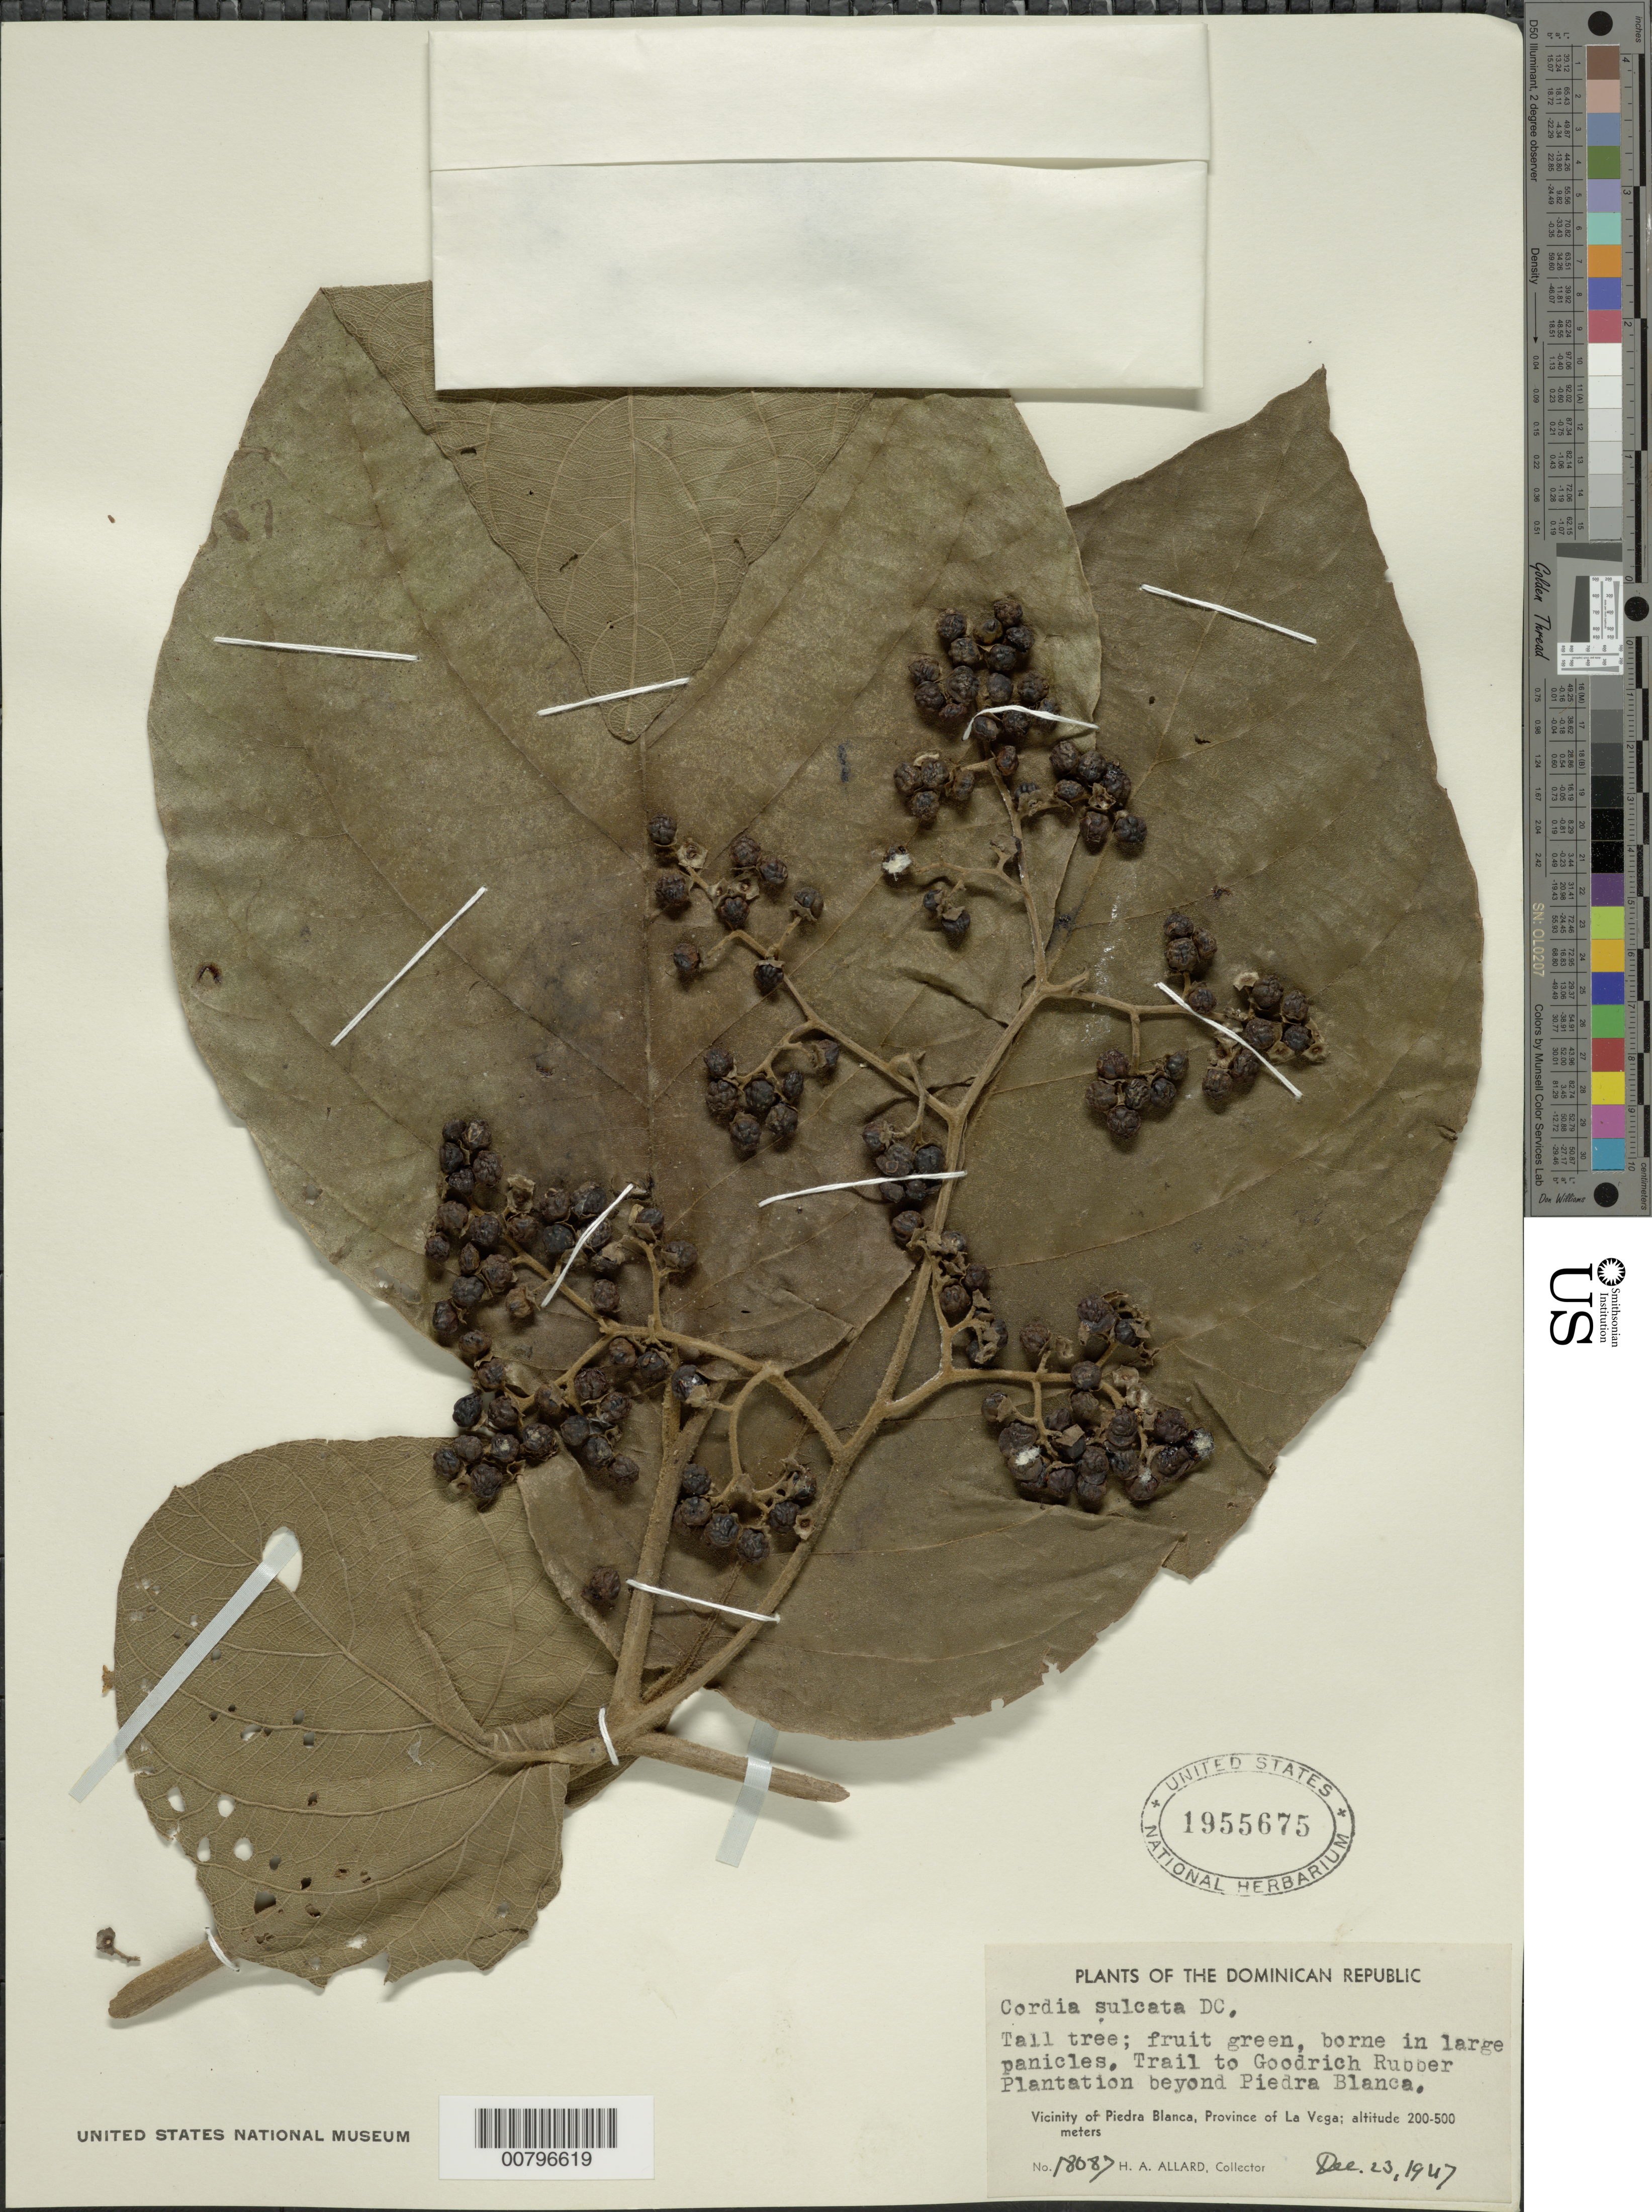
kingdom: Plantae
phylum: Tracheophyta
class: Magnoliopsida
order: Boraginales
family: Cordiaceae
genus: Cordia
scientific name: Cordia sulcata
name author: DC.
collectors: H. A. Allard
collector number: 18087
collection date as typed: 23 Dec 1947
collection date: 1947-12-23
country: Dominican Republic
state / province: La Vega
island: Hispaniola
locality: Vicinity of Piedra Blanca, trail to Goodrich Rubber Plantation beyond Piedra Blanca.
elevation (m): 200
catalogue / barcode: US 1955675